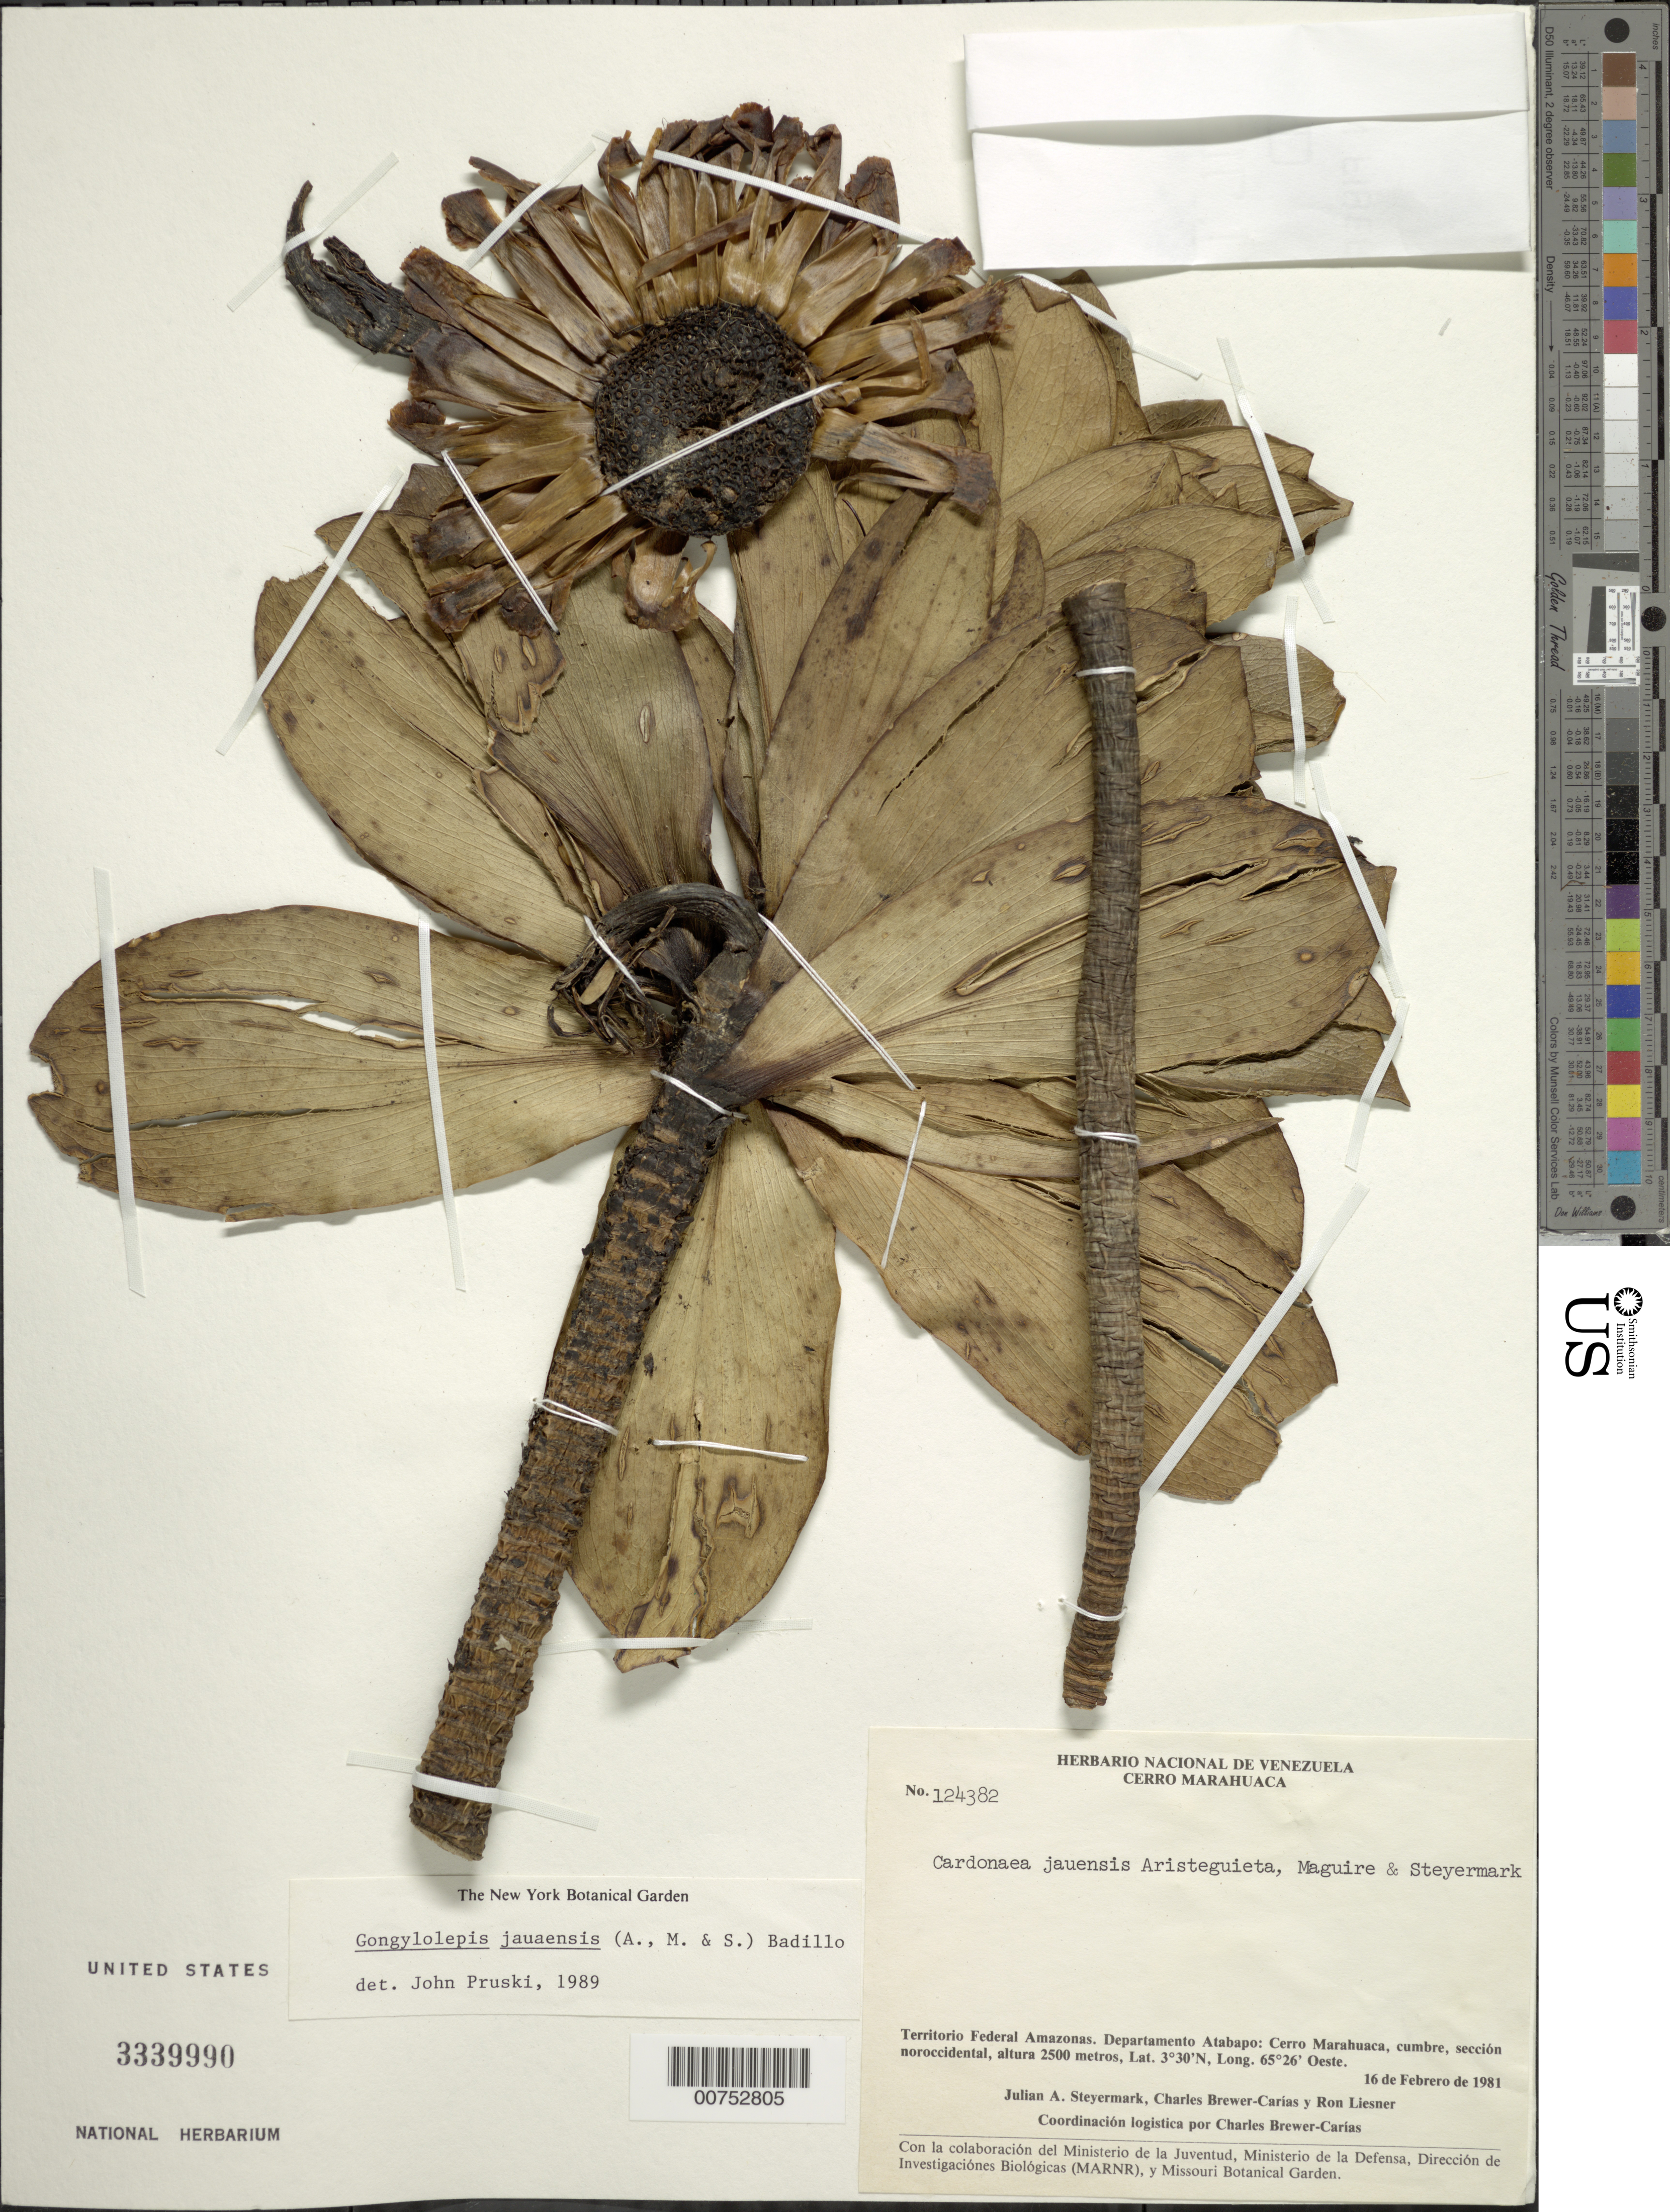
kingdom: Plantae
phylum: Tracheophyta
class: Magnoliopsida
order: Asterales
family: Asteraceae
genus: Gongylolepis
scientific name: Gongylolepis jauaensis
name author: (Aristeg. et al.) V.M. Badillo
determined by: Pruski, J. F.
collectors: J. Steyermark, C. Brewer-Carias & R. L. Liesner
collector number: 124382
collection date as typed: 16-Feb-81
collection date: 1981-02-16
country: Venezuela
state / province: Amazonas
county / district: Atures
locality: Cerro Marahuaca, cumbre, seccion NO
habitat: Cumbre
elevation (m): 2500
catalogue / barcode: US 3339990